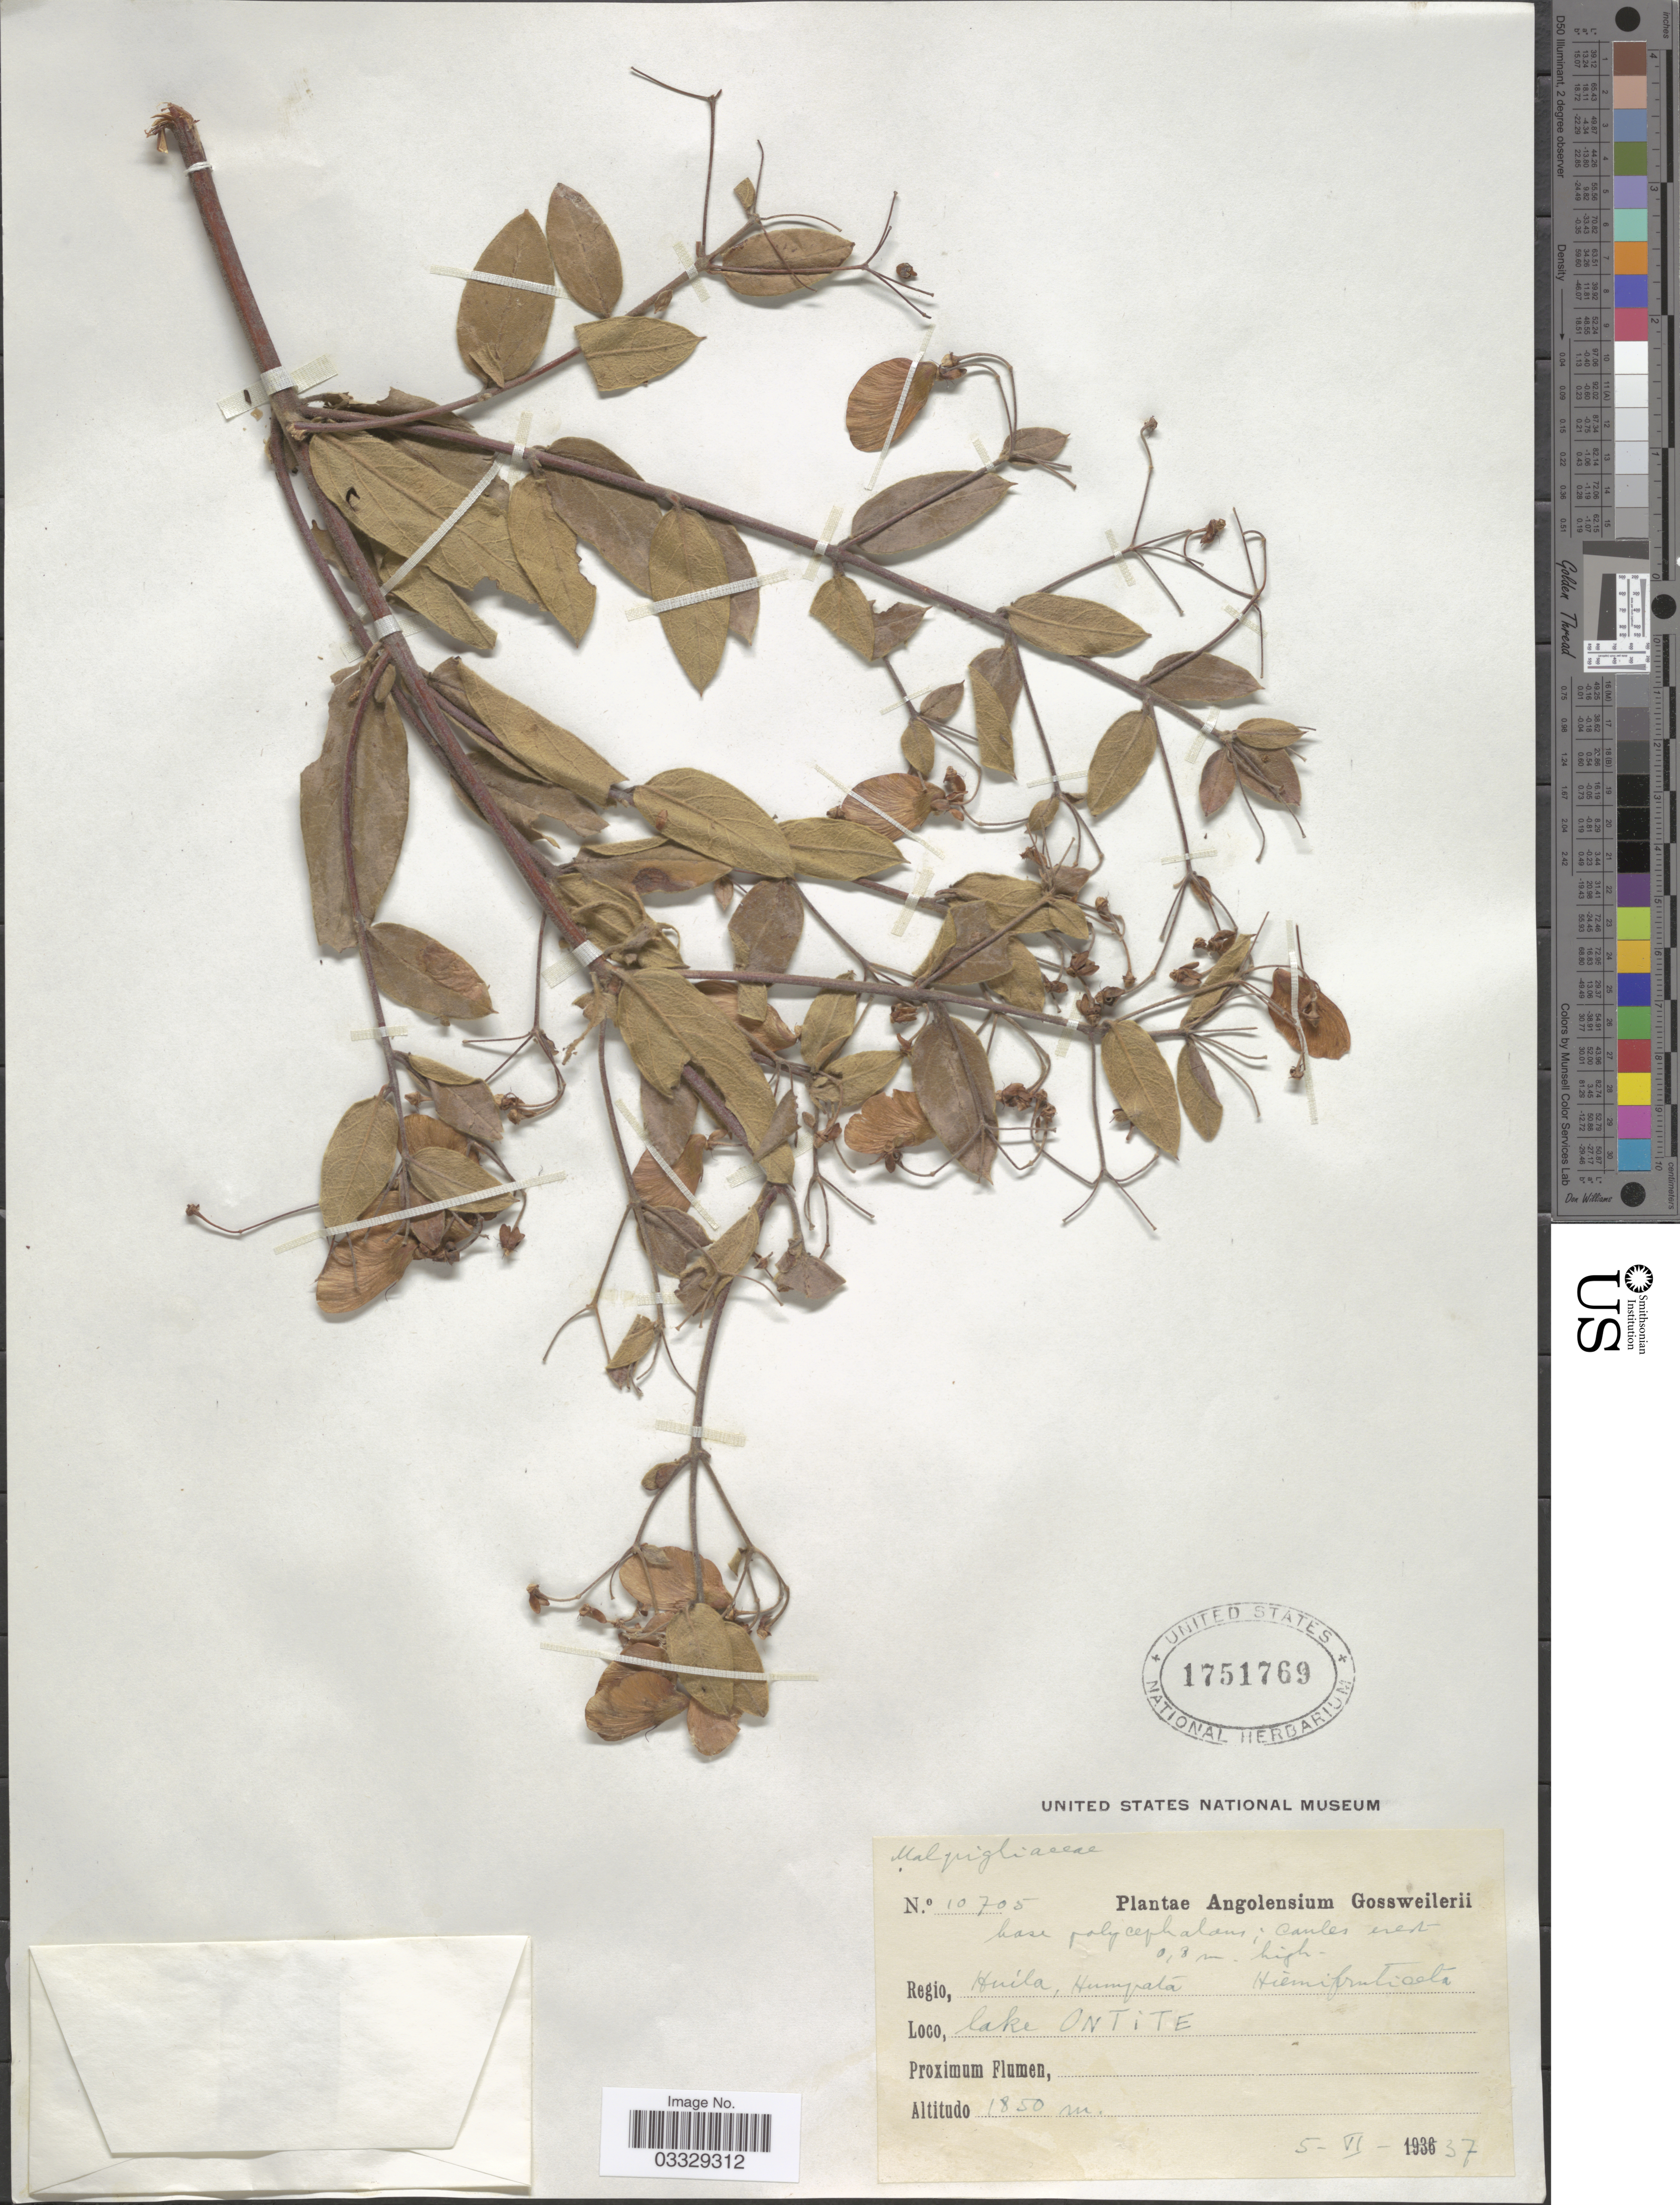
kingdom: Plantae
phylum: Tracheophyta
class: Magnoliopsida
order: Malpighiales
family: Malpighiaceae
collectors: -. Gossweiler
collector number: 10705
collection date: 1937-06-05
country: Angola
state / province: Huila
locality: Regio, Huila, Humpata. Lake Ontite.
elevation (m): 1850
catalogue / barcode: US 1751769